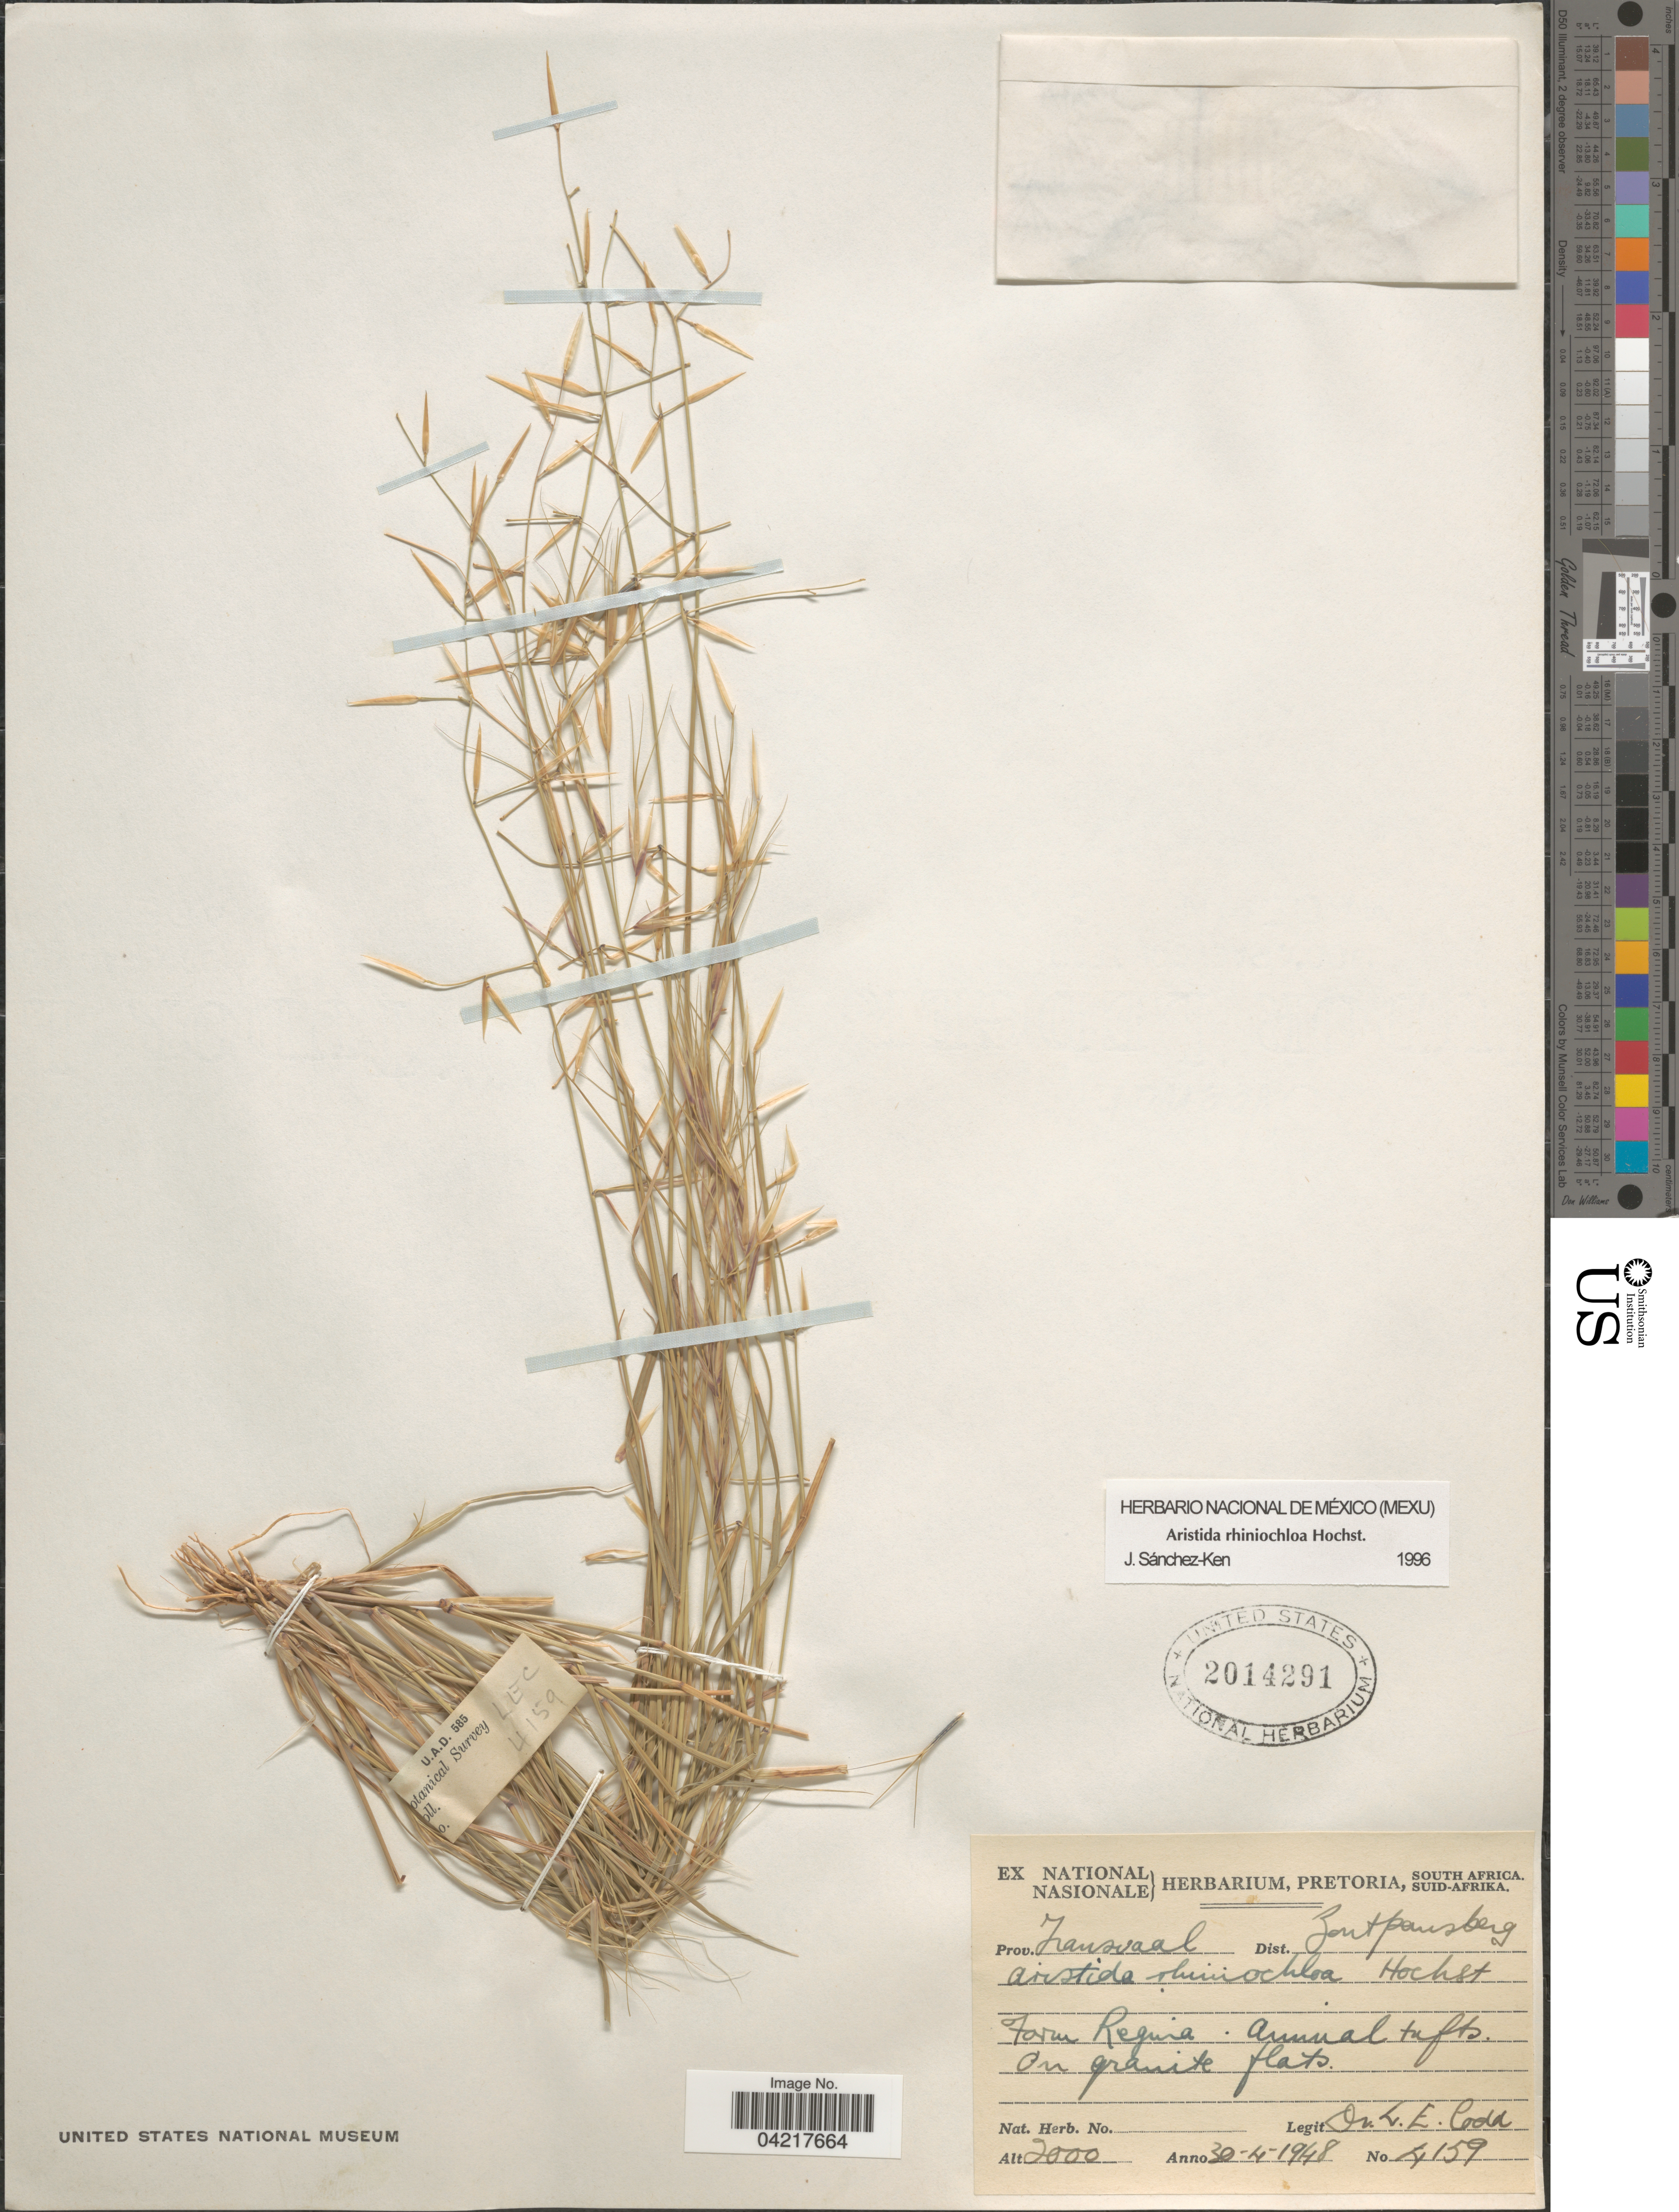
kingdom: Plantae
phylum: Tracheophyta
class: Liliopsida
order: Poales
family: Poaceae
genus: Aristida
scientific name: Aristida rhiniochloa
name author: Hochst.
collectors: L. Codd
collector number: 4159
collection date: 1948-04-30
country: South Africa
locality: Prov. Transvaal Dist. Zoutpansberg. Farm Regina.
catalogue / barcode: US 2014291